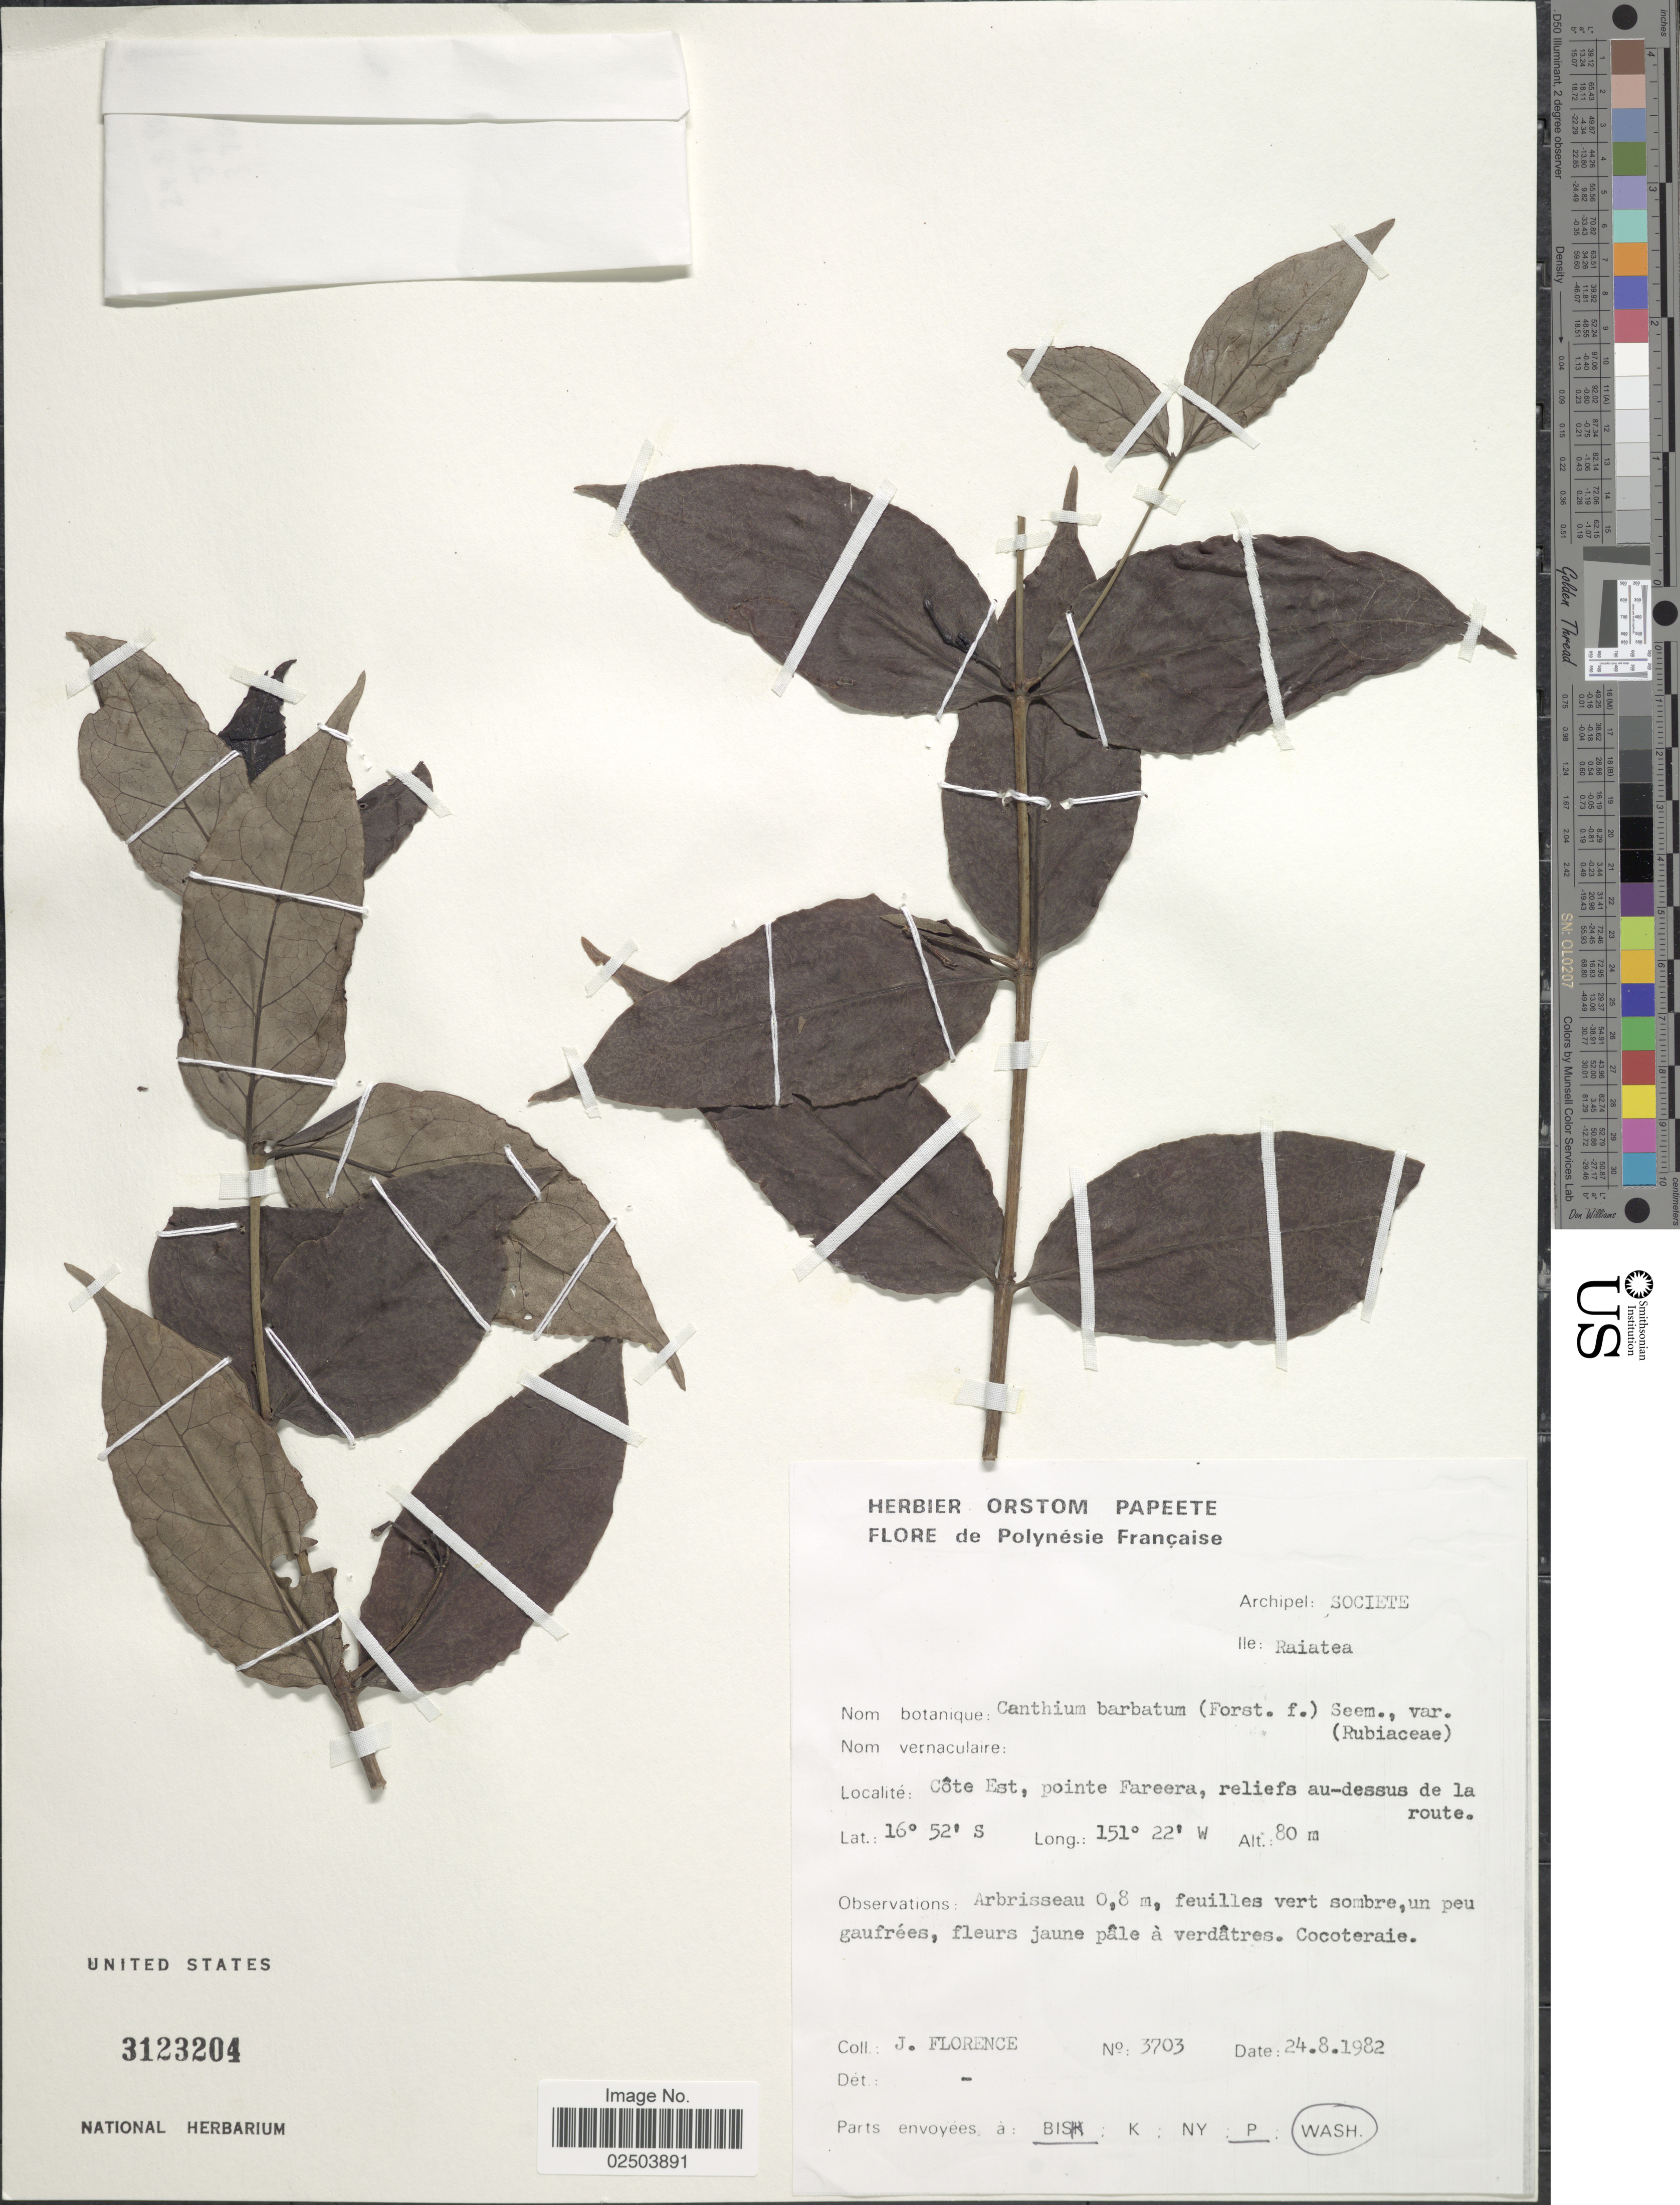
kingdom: Plantae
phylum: Tracheophyta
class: Magnoliopsida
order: Gentianales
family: Rubiaceae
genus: Cyclophyllum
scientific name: Cyclophyllum barbatum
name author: (G. Forst.) N. Hallé & J. Florence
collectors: J. Florence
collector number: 3703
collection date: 1982-08-24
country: French Polynesia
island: Raiatea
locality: Archipel: Societe, Ile: Raiatea. Cote Est, pointe Fareera, reliefs au-dessus de la route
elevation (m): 80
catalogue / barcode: US 3123204